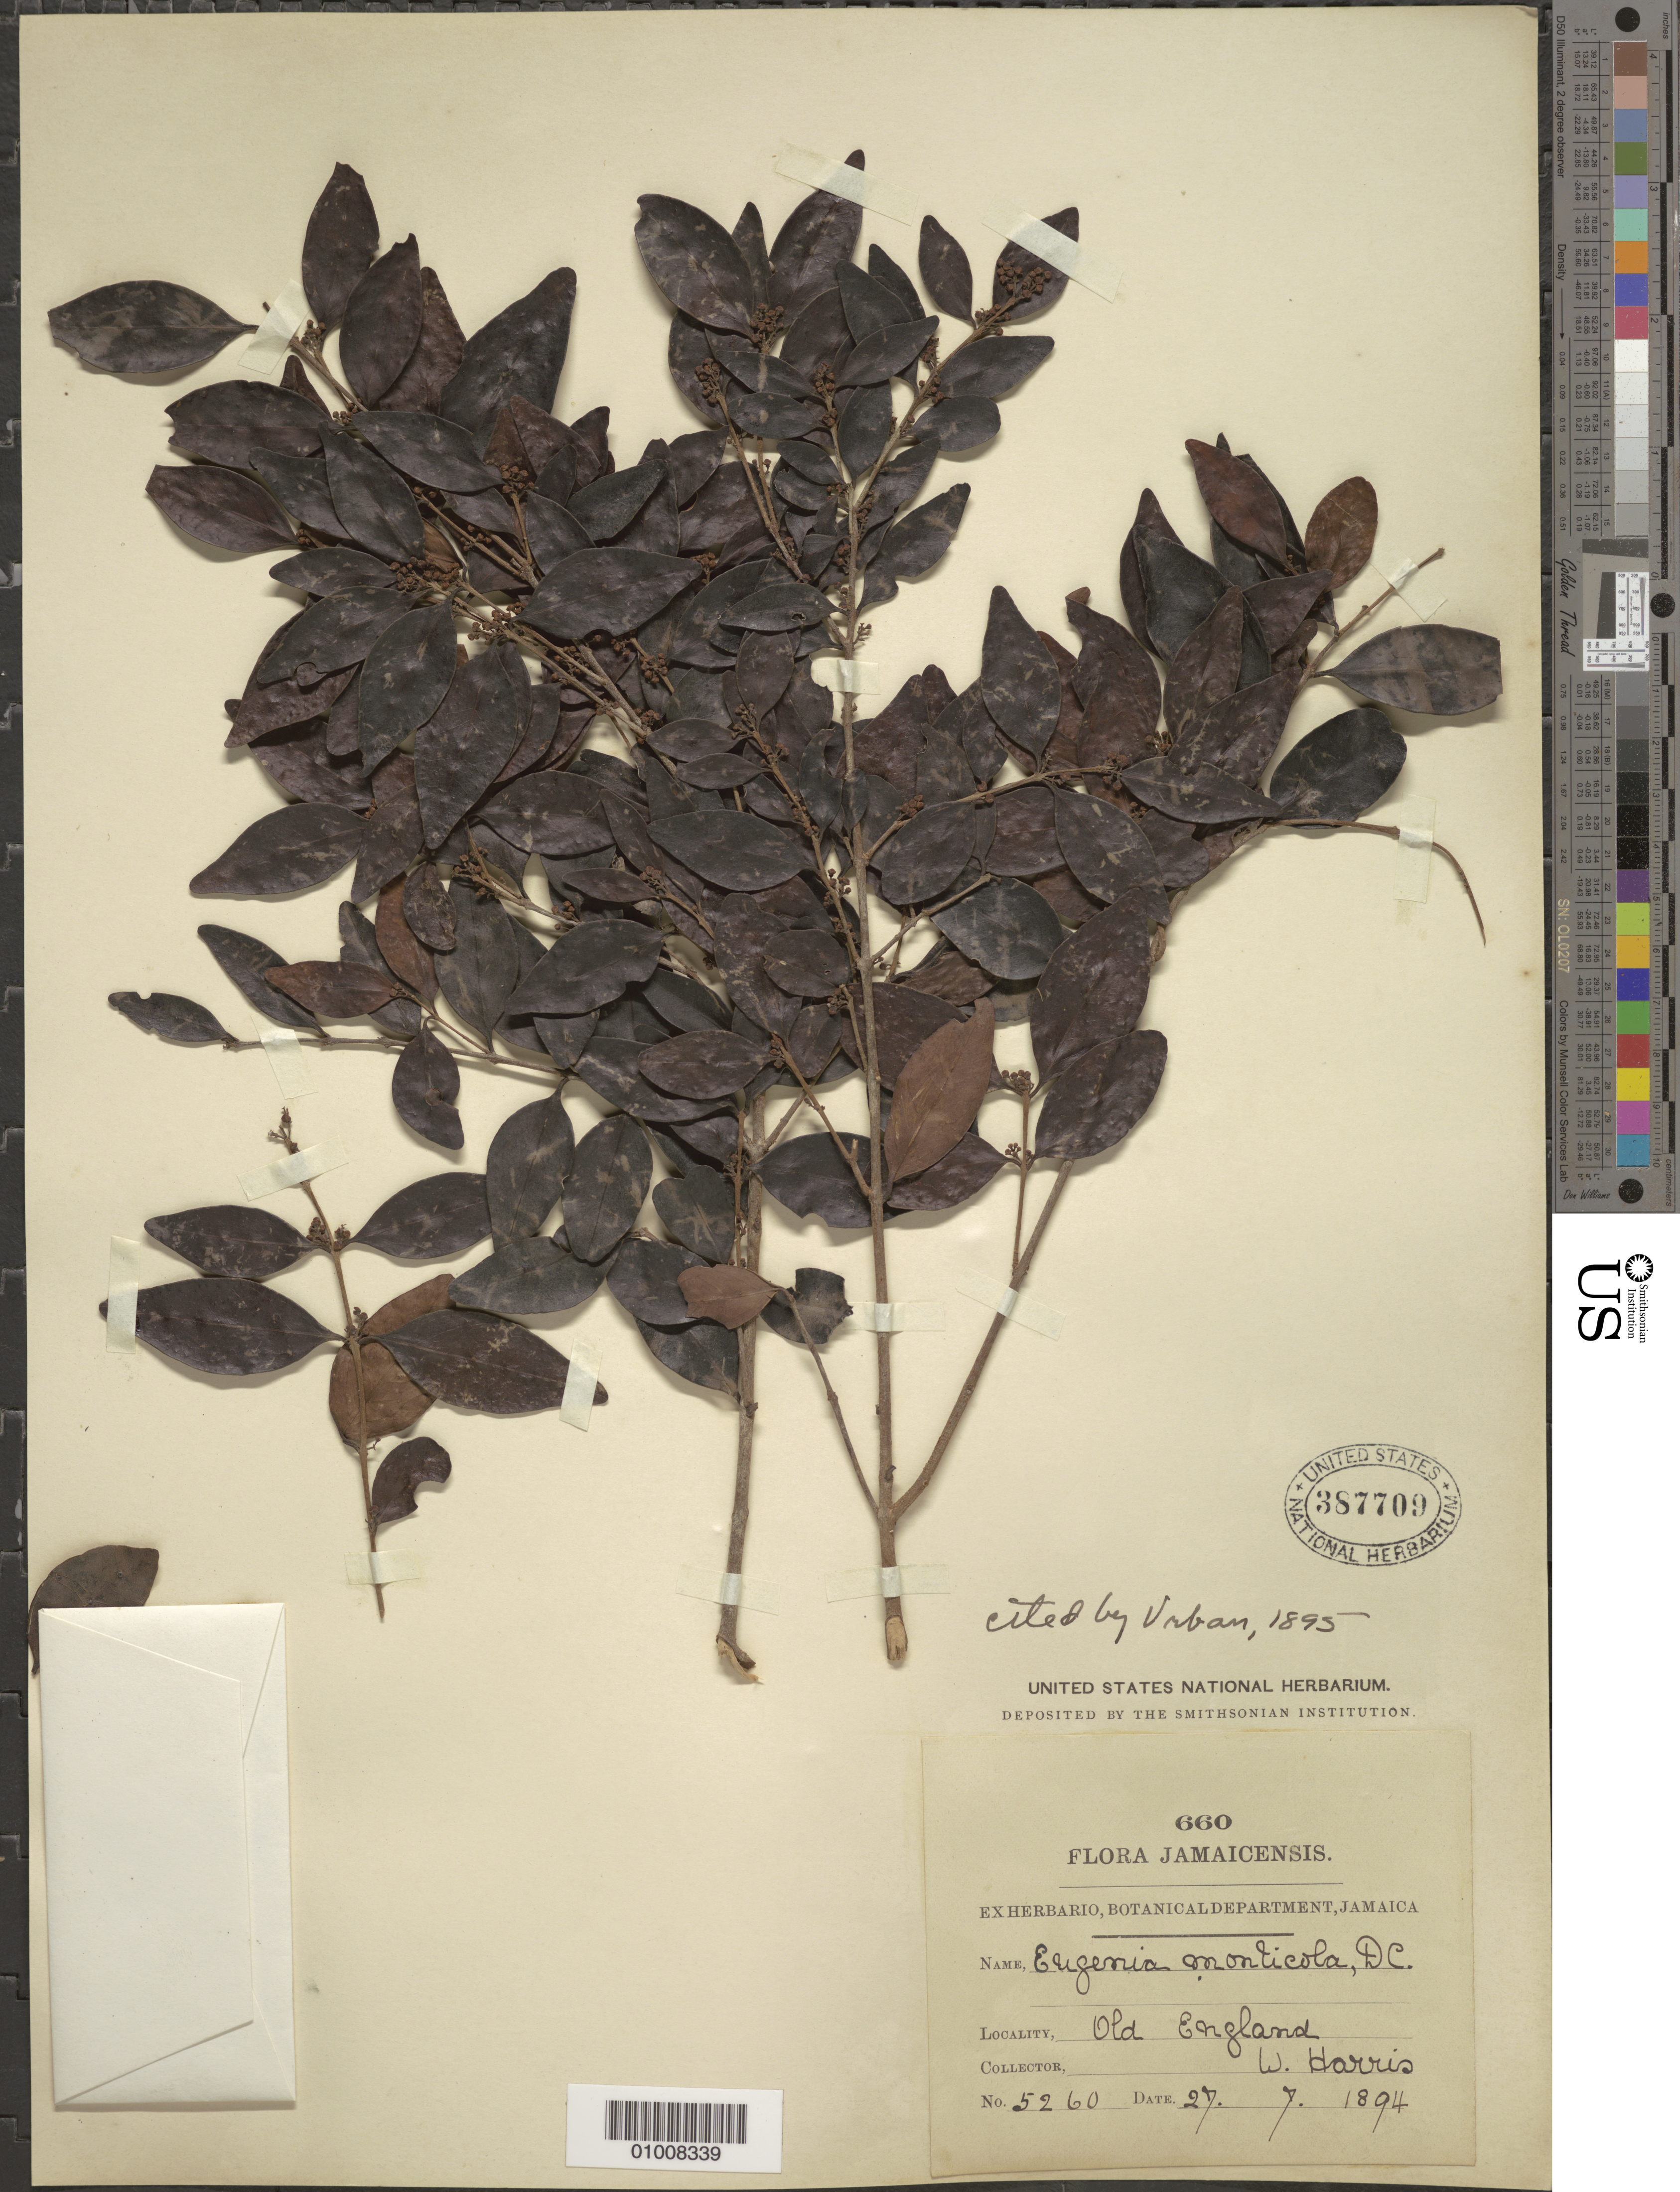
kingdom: Plantae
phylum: Tracheophyta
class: Magnoliopsida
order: Myrtales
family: Myrtaceae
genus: Eugenia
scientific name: Eugenia monticola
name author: (Sw.) DC.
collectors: W. Harris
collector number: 5260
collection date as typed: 27 Jul 1894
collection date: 1894-07-27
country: Jamaica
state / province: Manchester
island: Jamaica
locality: Old England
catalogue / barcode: US 387709